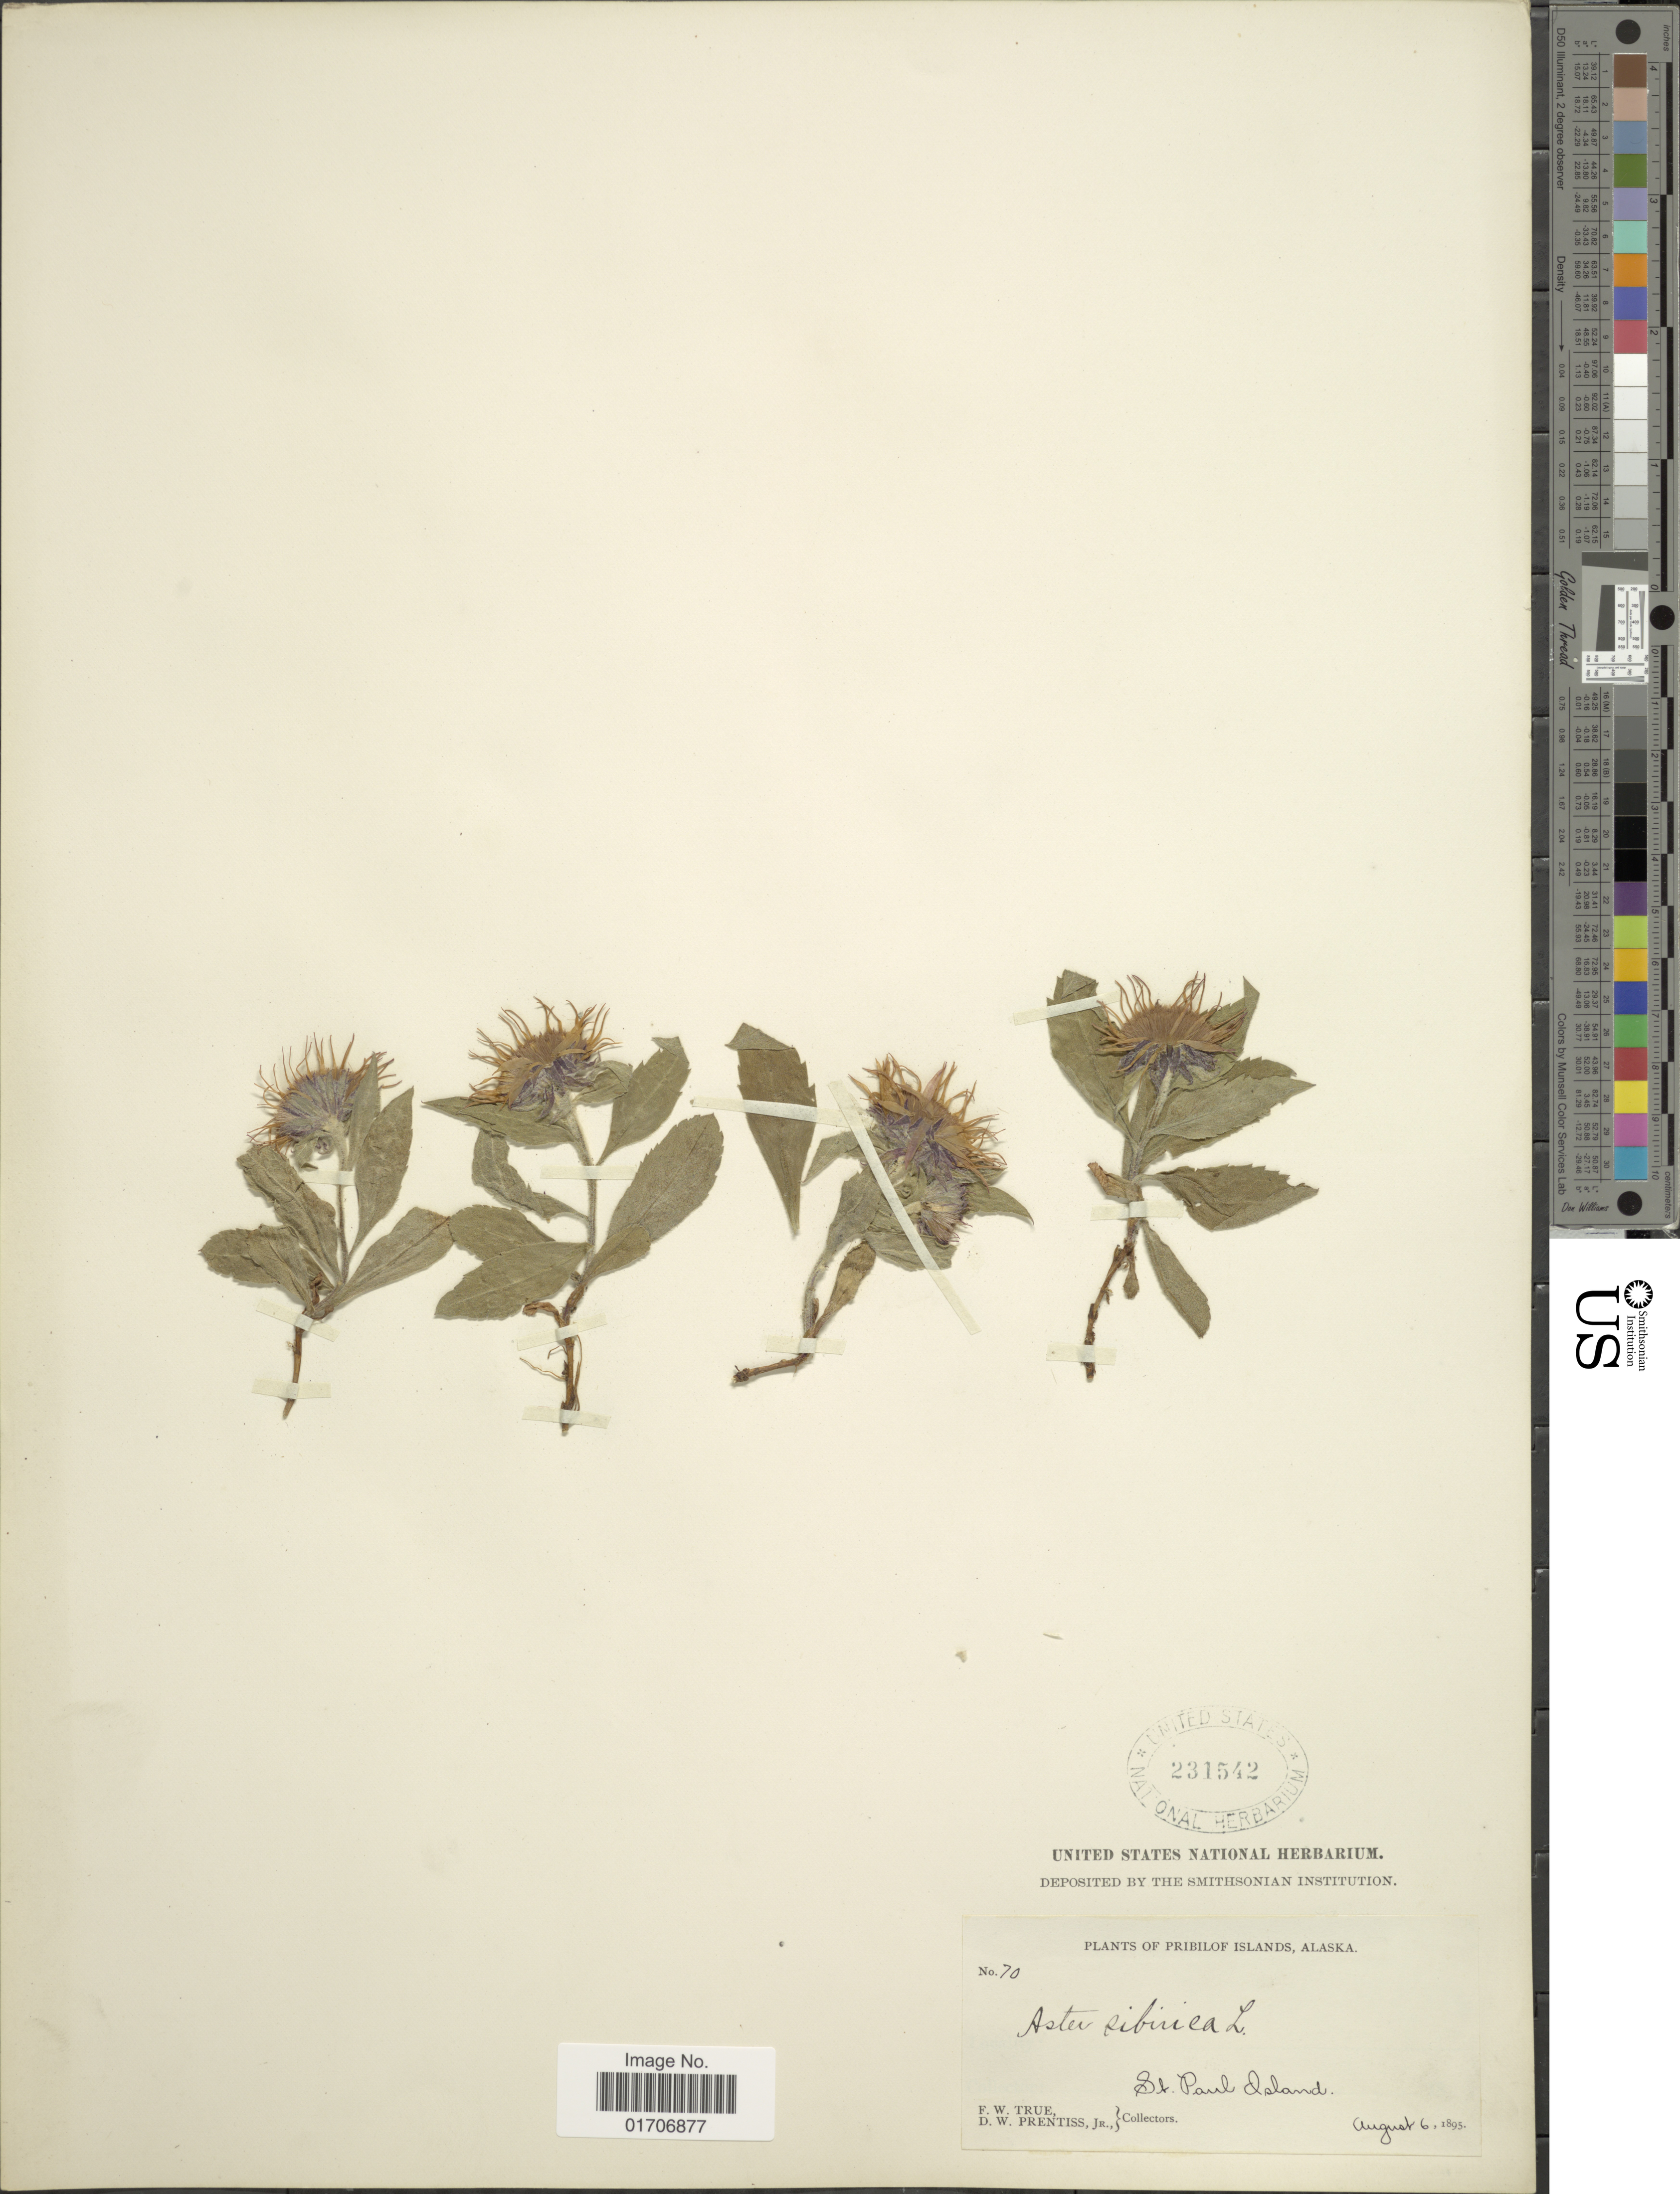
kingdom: Plantae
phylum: Tracheophyta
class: Magnoliopsida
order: Asterales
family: Asteraceae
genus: Eurybia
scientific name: Eurybia sibirica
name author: (L.) G.L. Nesom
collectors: F. True & D. Prentiss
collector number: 70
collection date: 1895-08-06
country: United States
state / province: Alaska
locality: Pribilof Islands, Alaska. St. Paul Island.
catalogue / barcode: US 231542